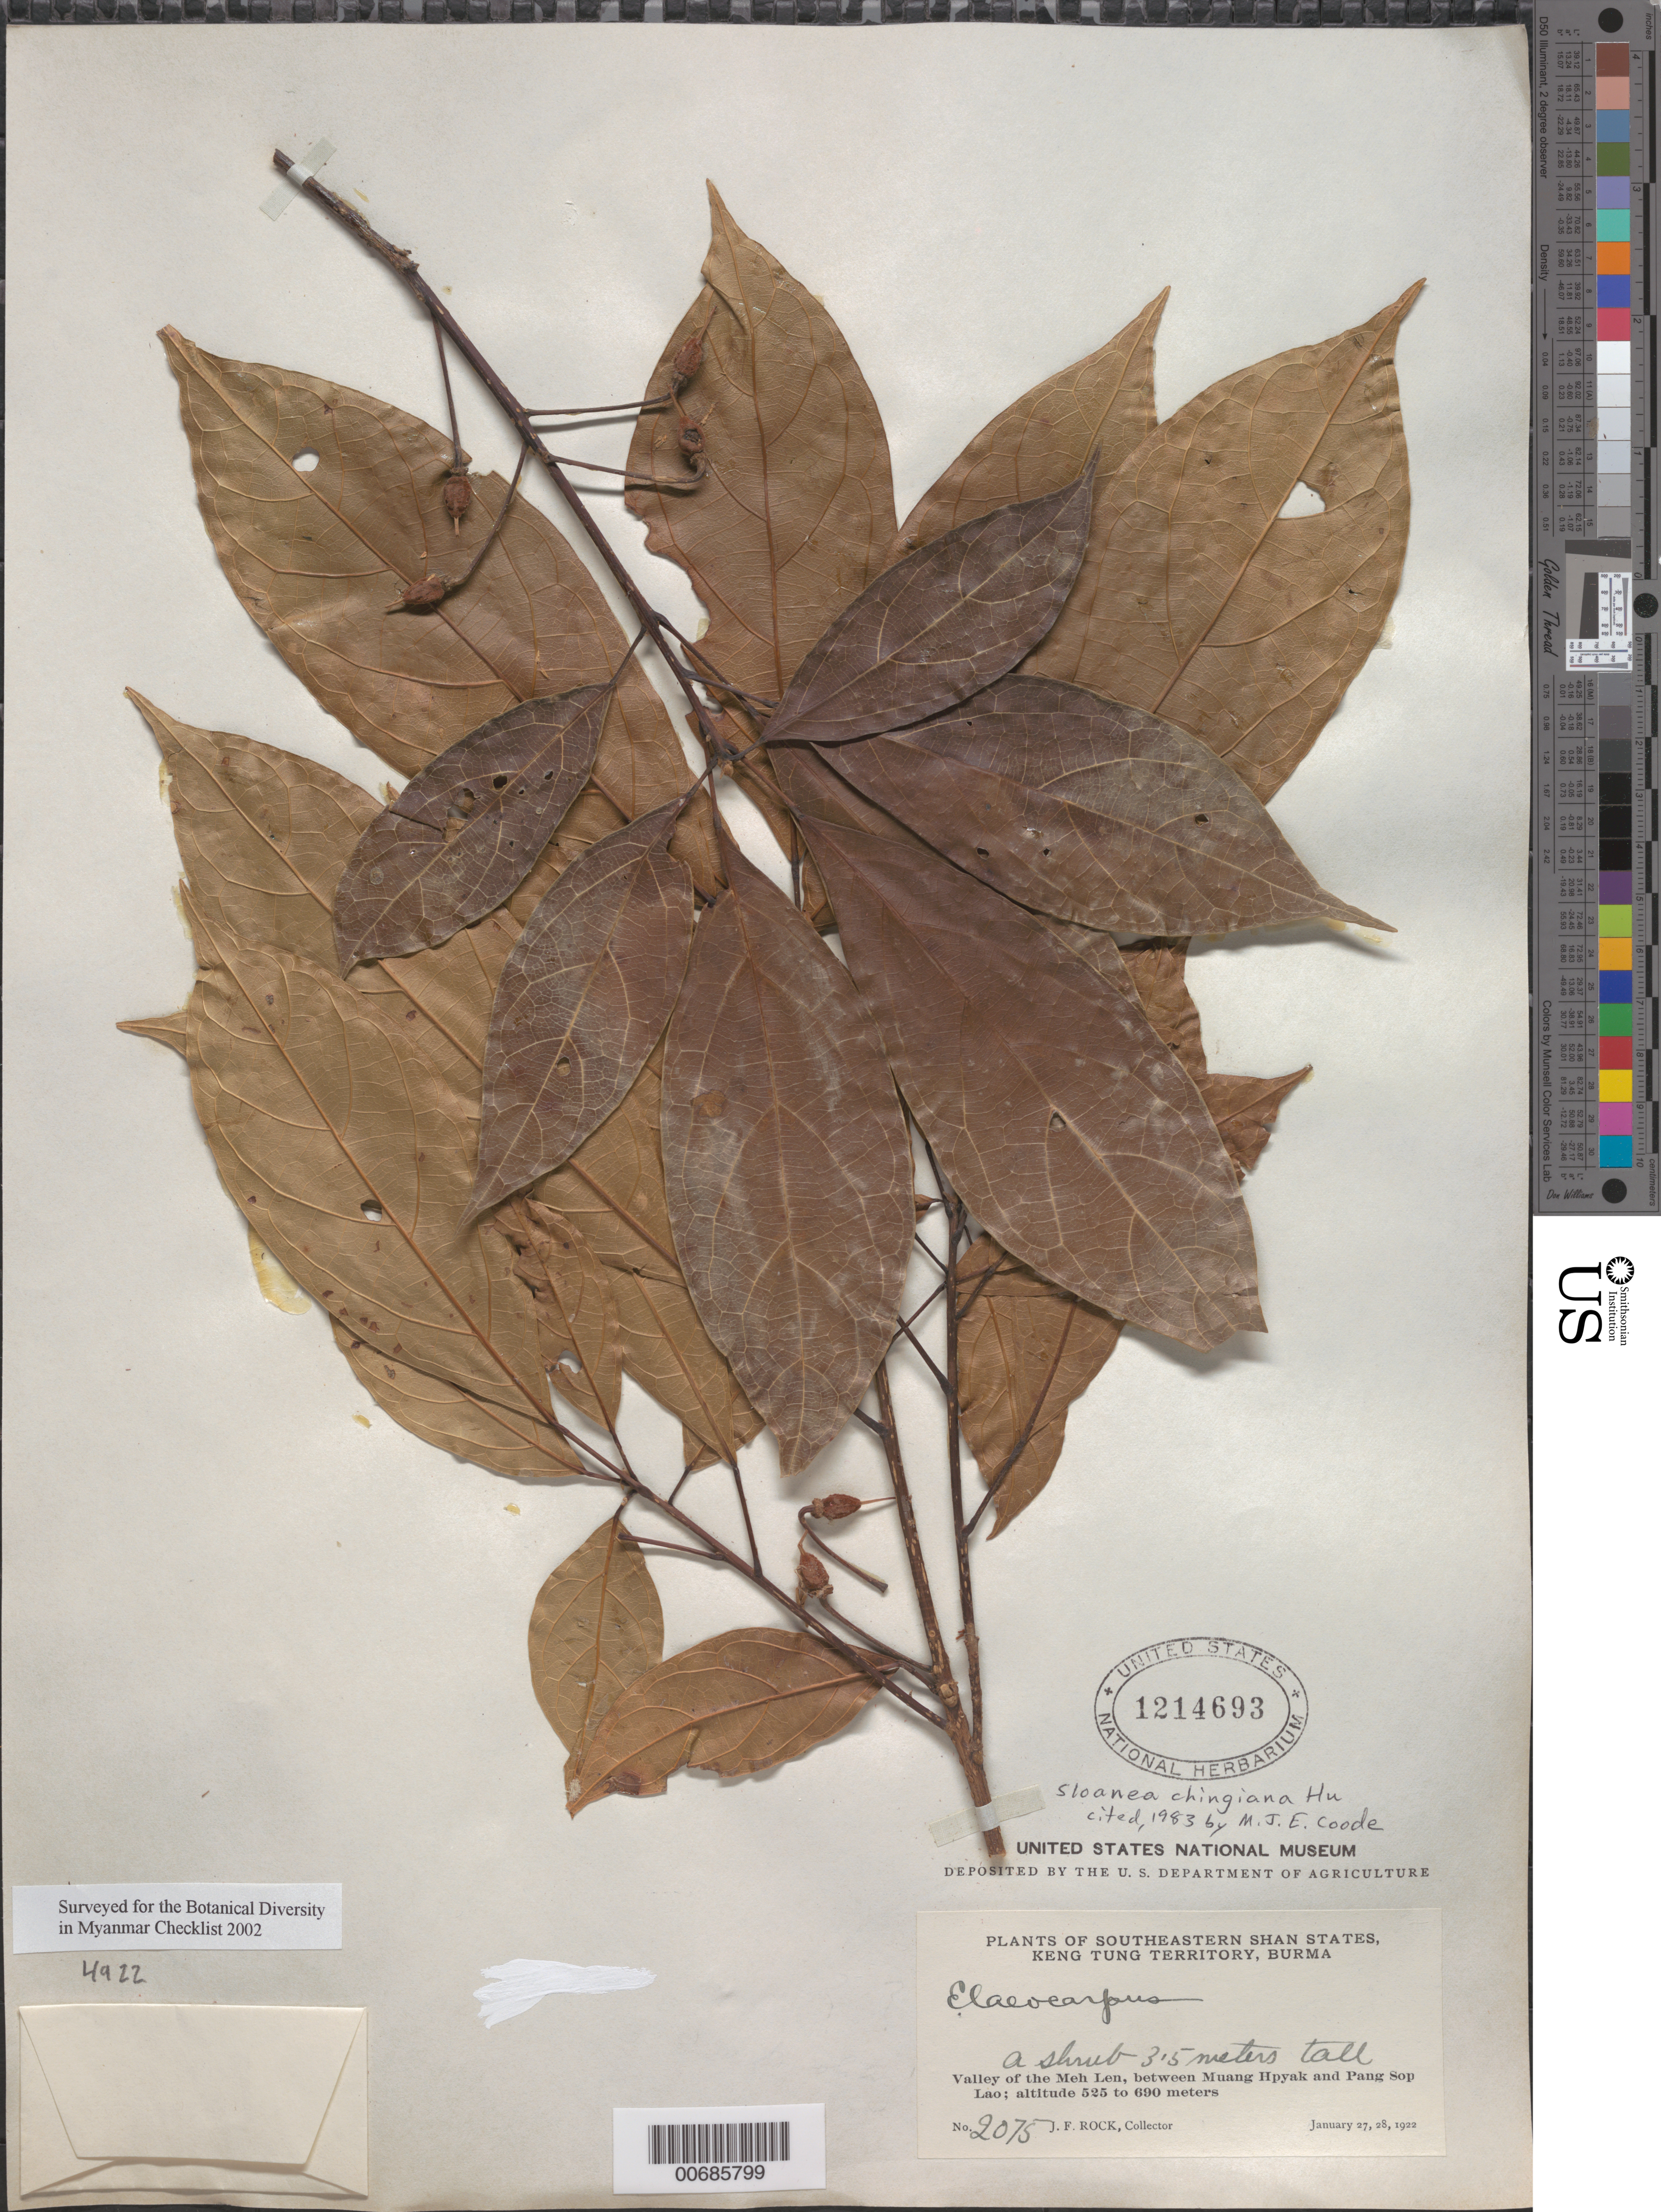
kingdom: Plantae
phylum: Tracheophyta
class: Magnoliopsida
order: Oxalidales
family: Elaeocarpaceae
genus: Sloanea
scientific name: Sloanea chingiana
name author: Hu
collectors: J. F. Rock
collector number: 2075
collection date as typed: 27 Jan 1922 to 28 Jan 1922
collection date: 1922-01-27/1922-01-28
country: Myanmar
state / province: Shan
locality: Southeastern Shan States, Keng Tung Terr., Meh Len valley, betw. Muang Hpyak & Pang Sop Lao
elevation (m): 525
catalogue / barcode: US 1214693